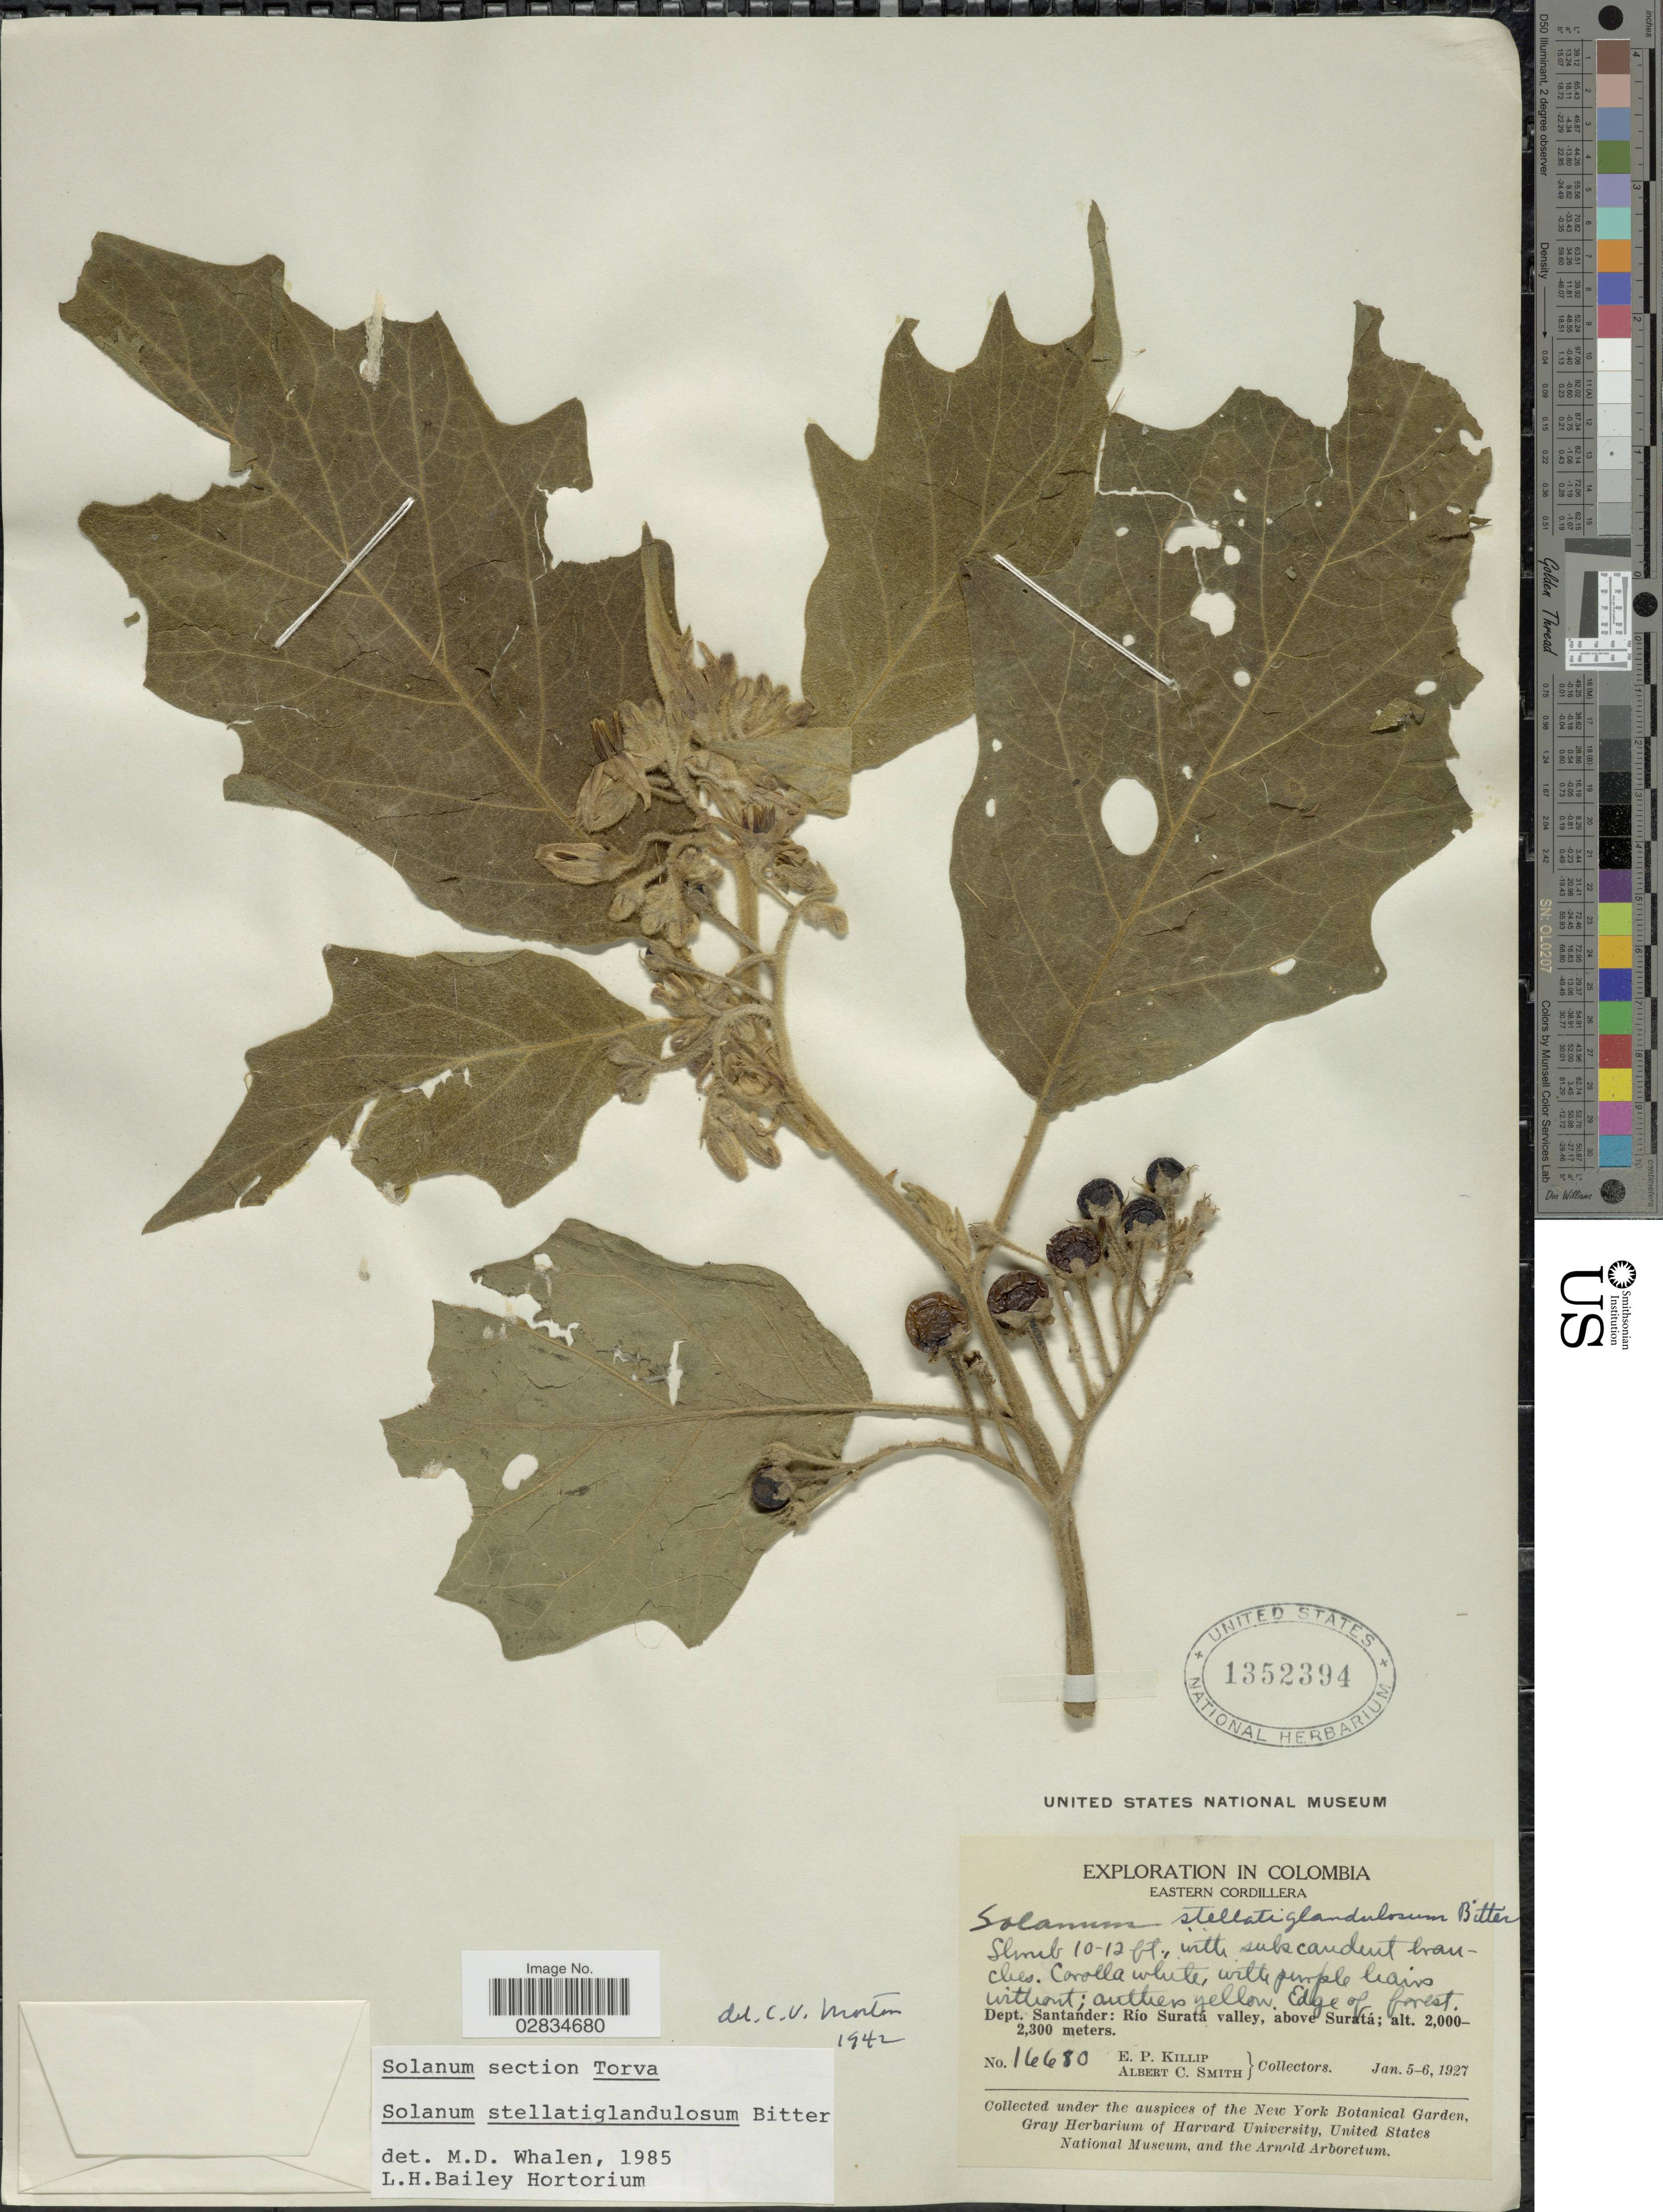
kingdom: Plantae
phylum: Tracheophyta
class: Magnoliopsida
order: Solanales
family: Solanaceae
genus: Solanum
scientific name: Solanum stellatiglandulosum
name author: Bitter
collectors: E. P. Killip & A. C. Smith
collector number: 16680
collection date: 1927-01-05/1927-01-06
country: Colombia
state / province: Santander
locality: Eastern Cordillera, Dept. Santander: Río Suratá valley, above Suratá.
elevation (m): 2000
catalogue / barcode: US 1352394